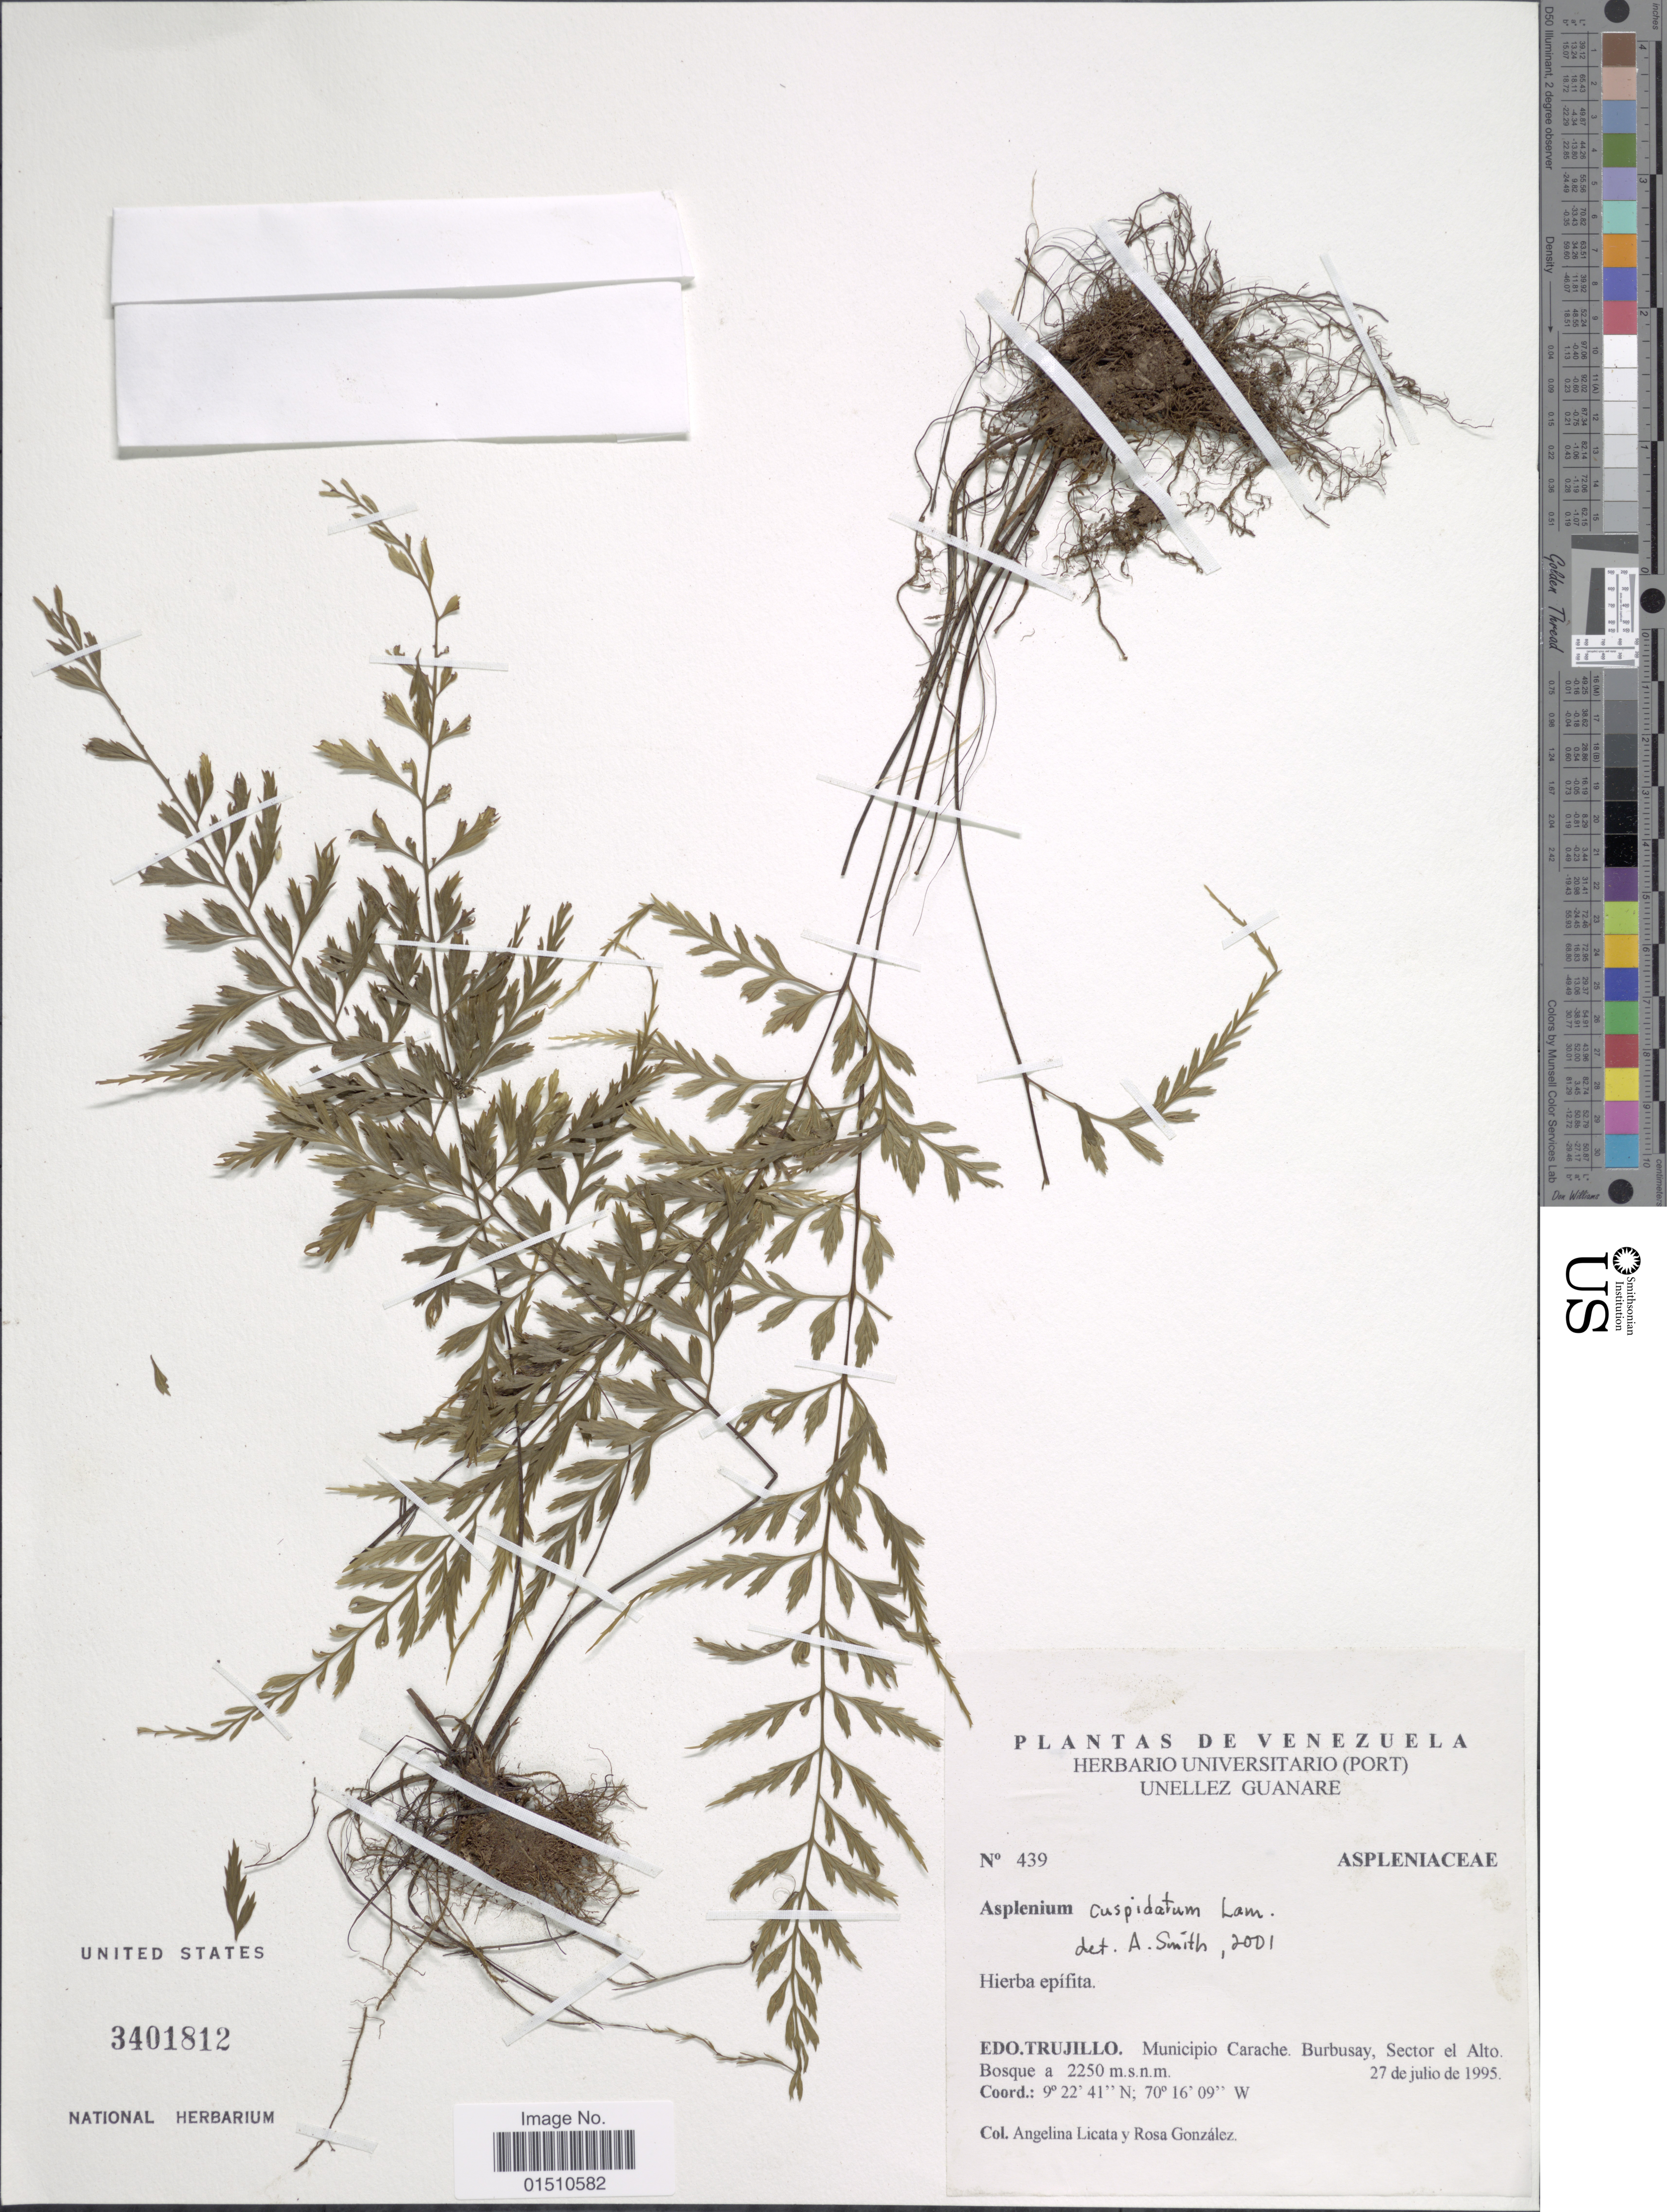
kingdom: Plantae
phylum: Tracheophyta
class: Polypodiopsida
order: Polypodiales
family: Aspleniaceae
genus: Asplenium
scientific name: Asplenium cuspidatum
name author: Lam.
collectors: A. Licata & R. González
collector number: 439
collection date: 1995-07-27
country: Venezuela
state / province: Trujillo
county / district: Carache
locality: Burbusay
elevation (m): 2250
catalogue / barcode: US 3401812